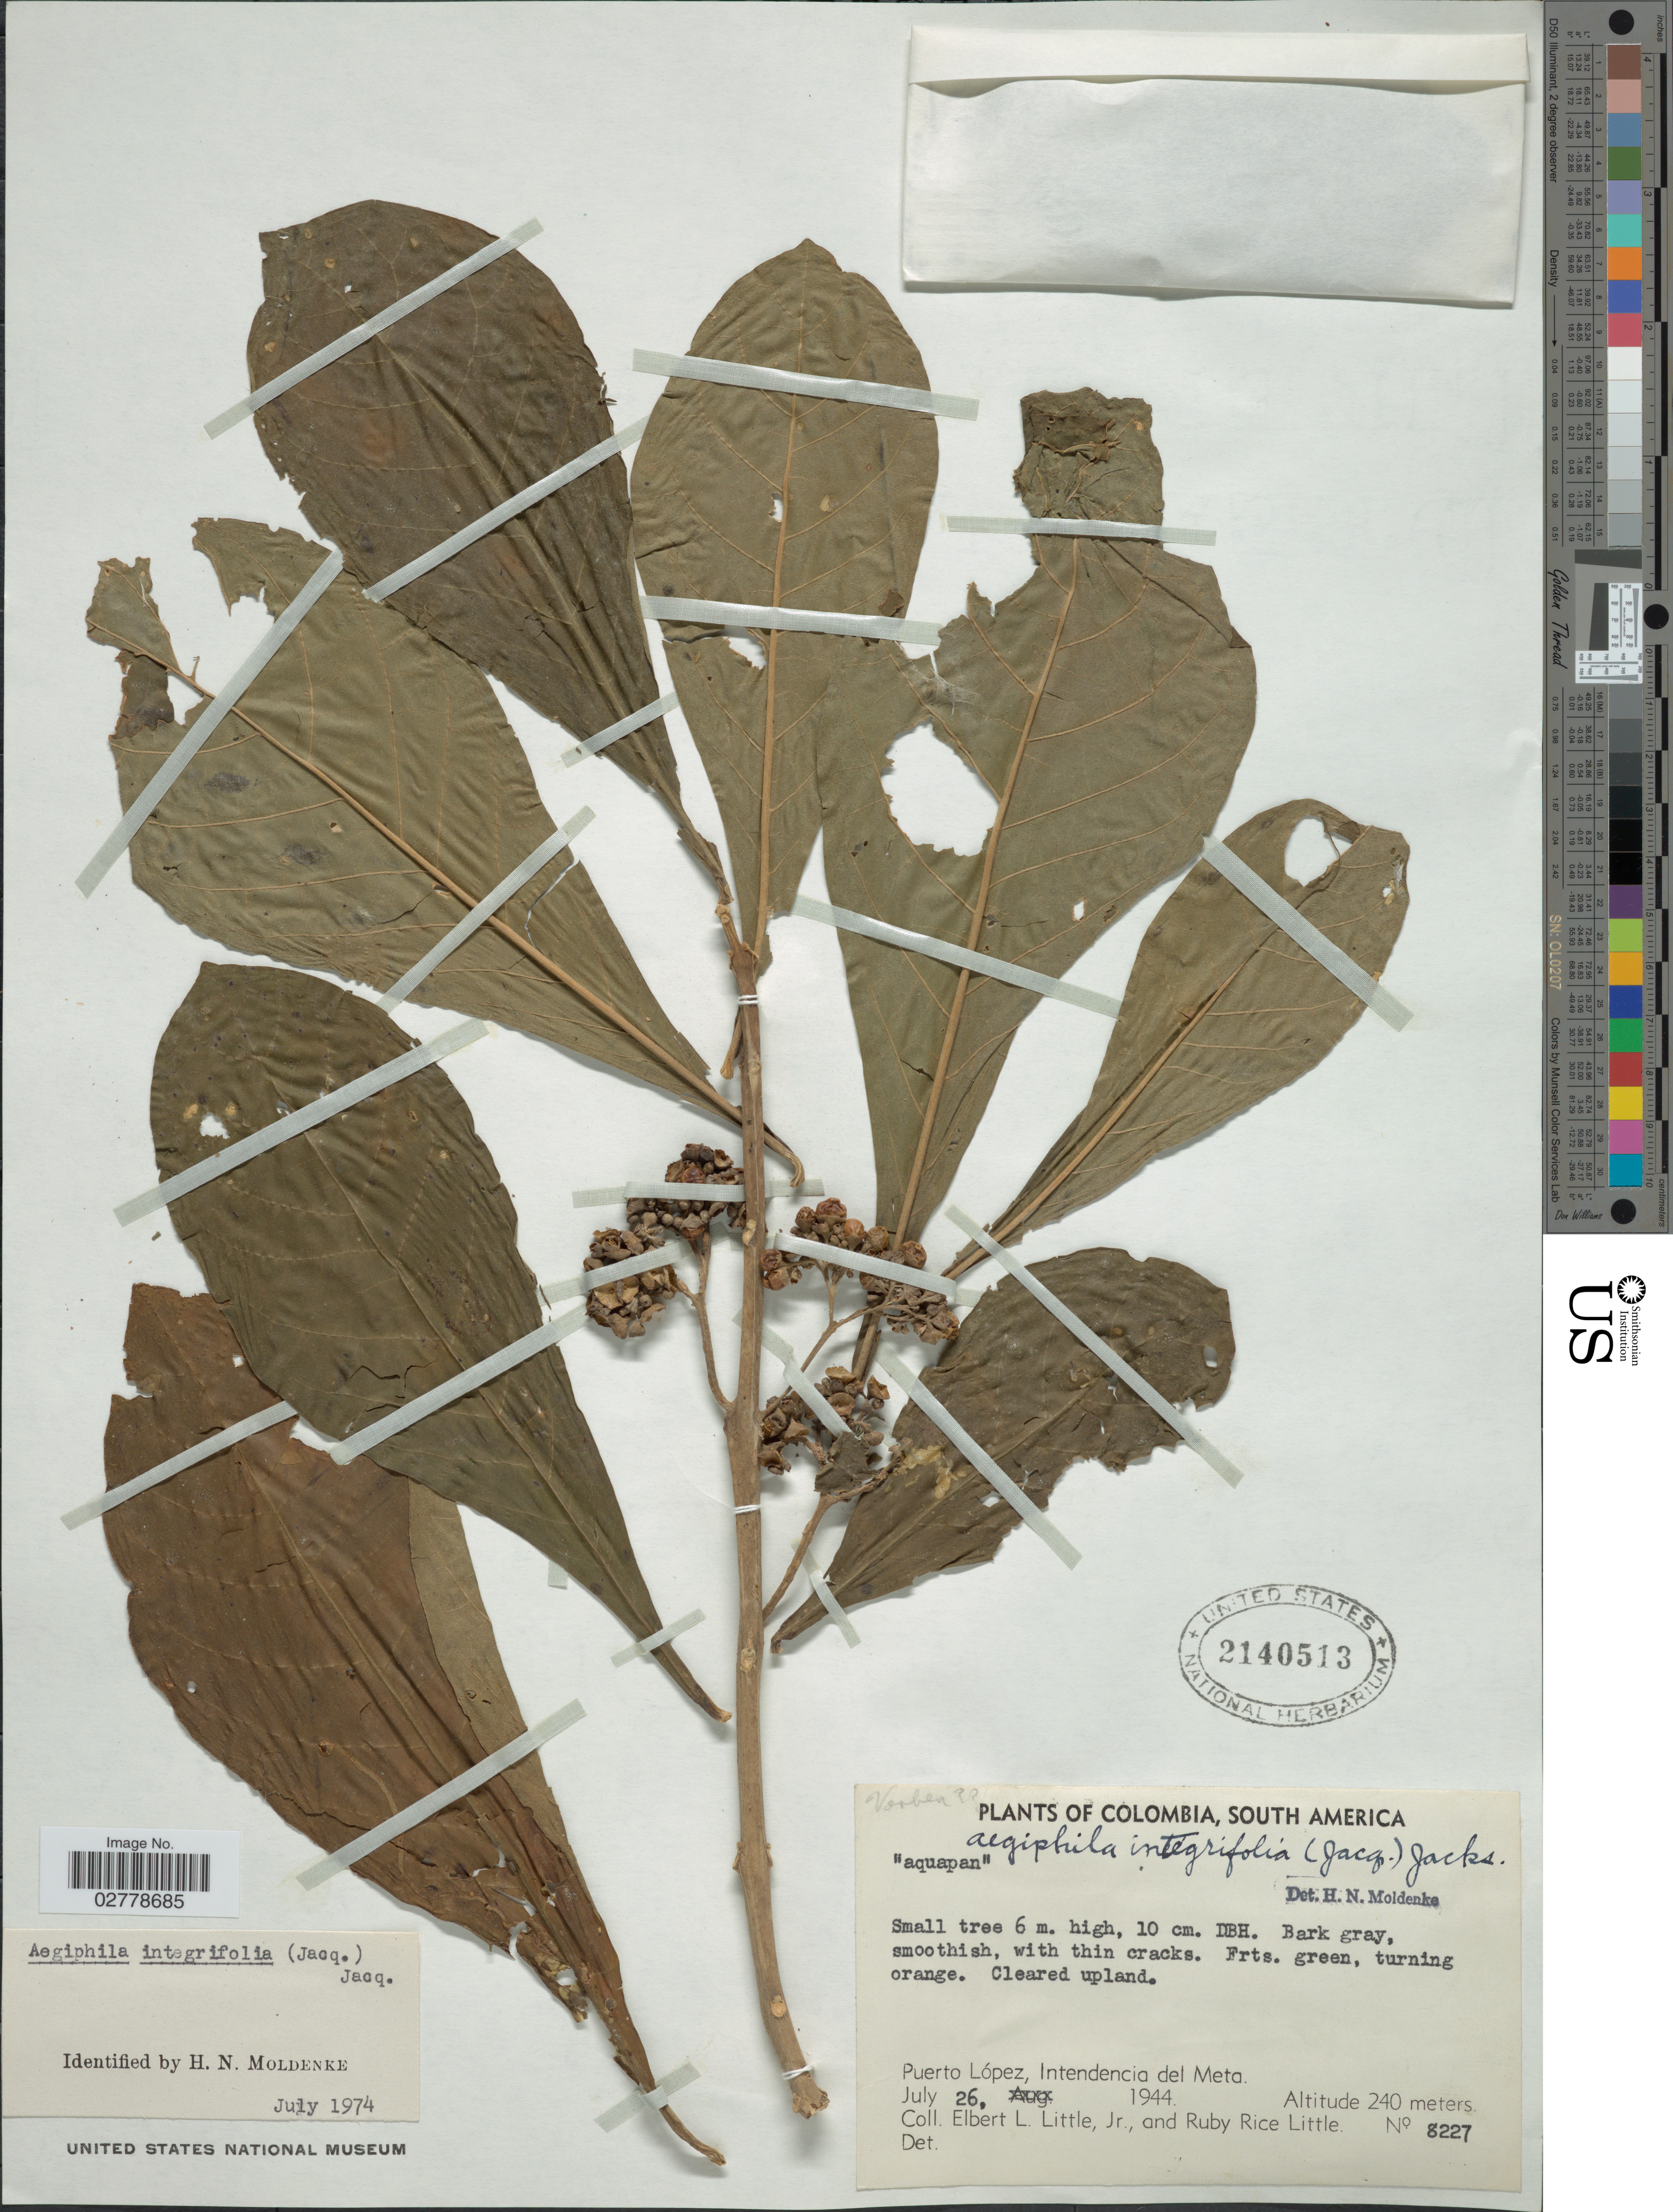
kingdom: Plantae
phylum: Tracheophyta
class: Magnoliopsida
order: Lamiales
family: Lamiaceae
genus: Aegiphila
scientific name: Aegiphila integrifolia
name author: (Jacq.) B.D. Jacks.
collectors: E. L. Little & R. R. Little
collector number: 8227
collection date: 1944-07-26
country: Colombia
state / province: Meta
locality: Puerto López, Intendencia del Meta.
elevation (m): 240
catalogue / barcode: US 2140513